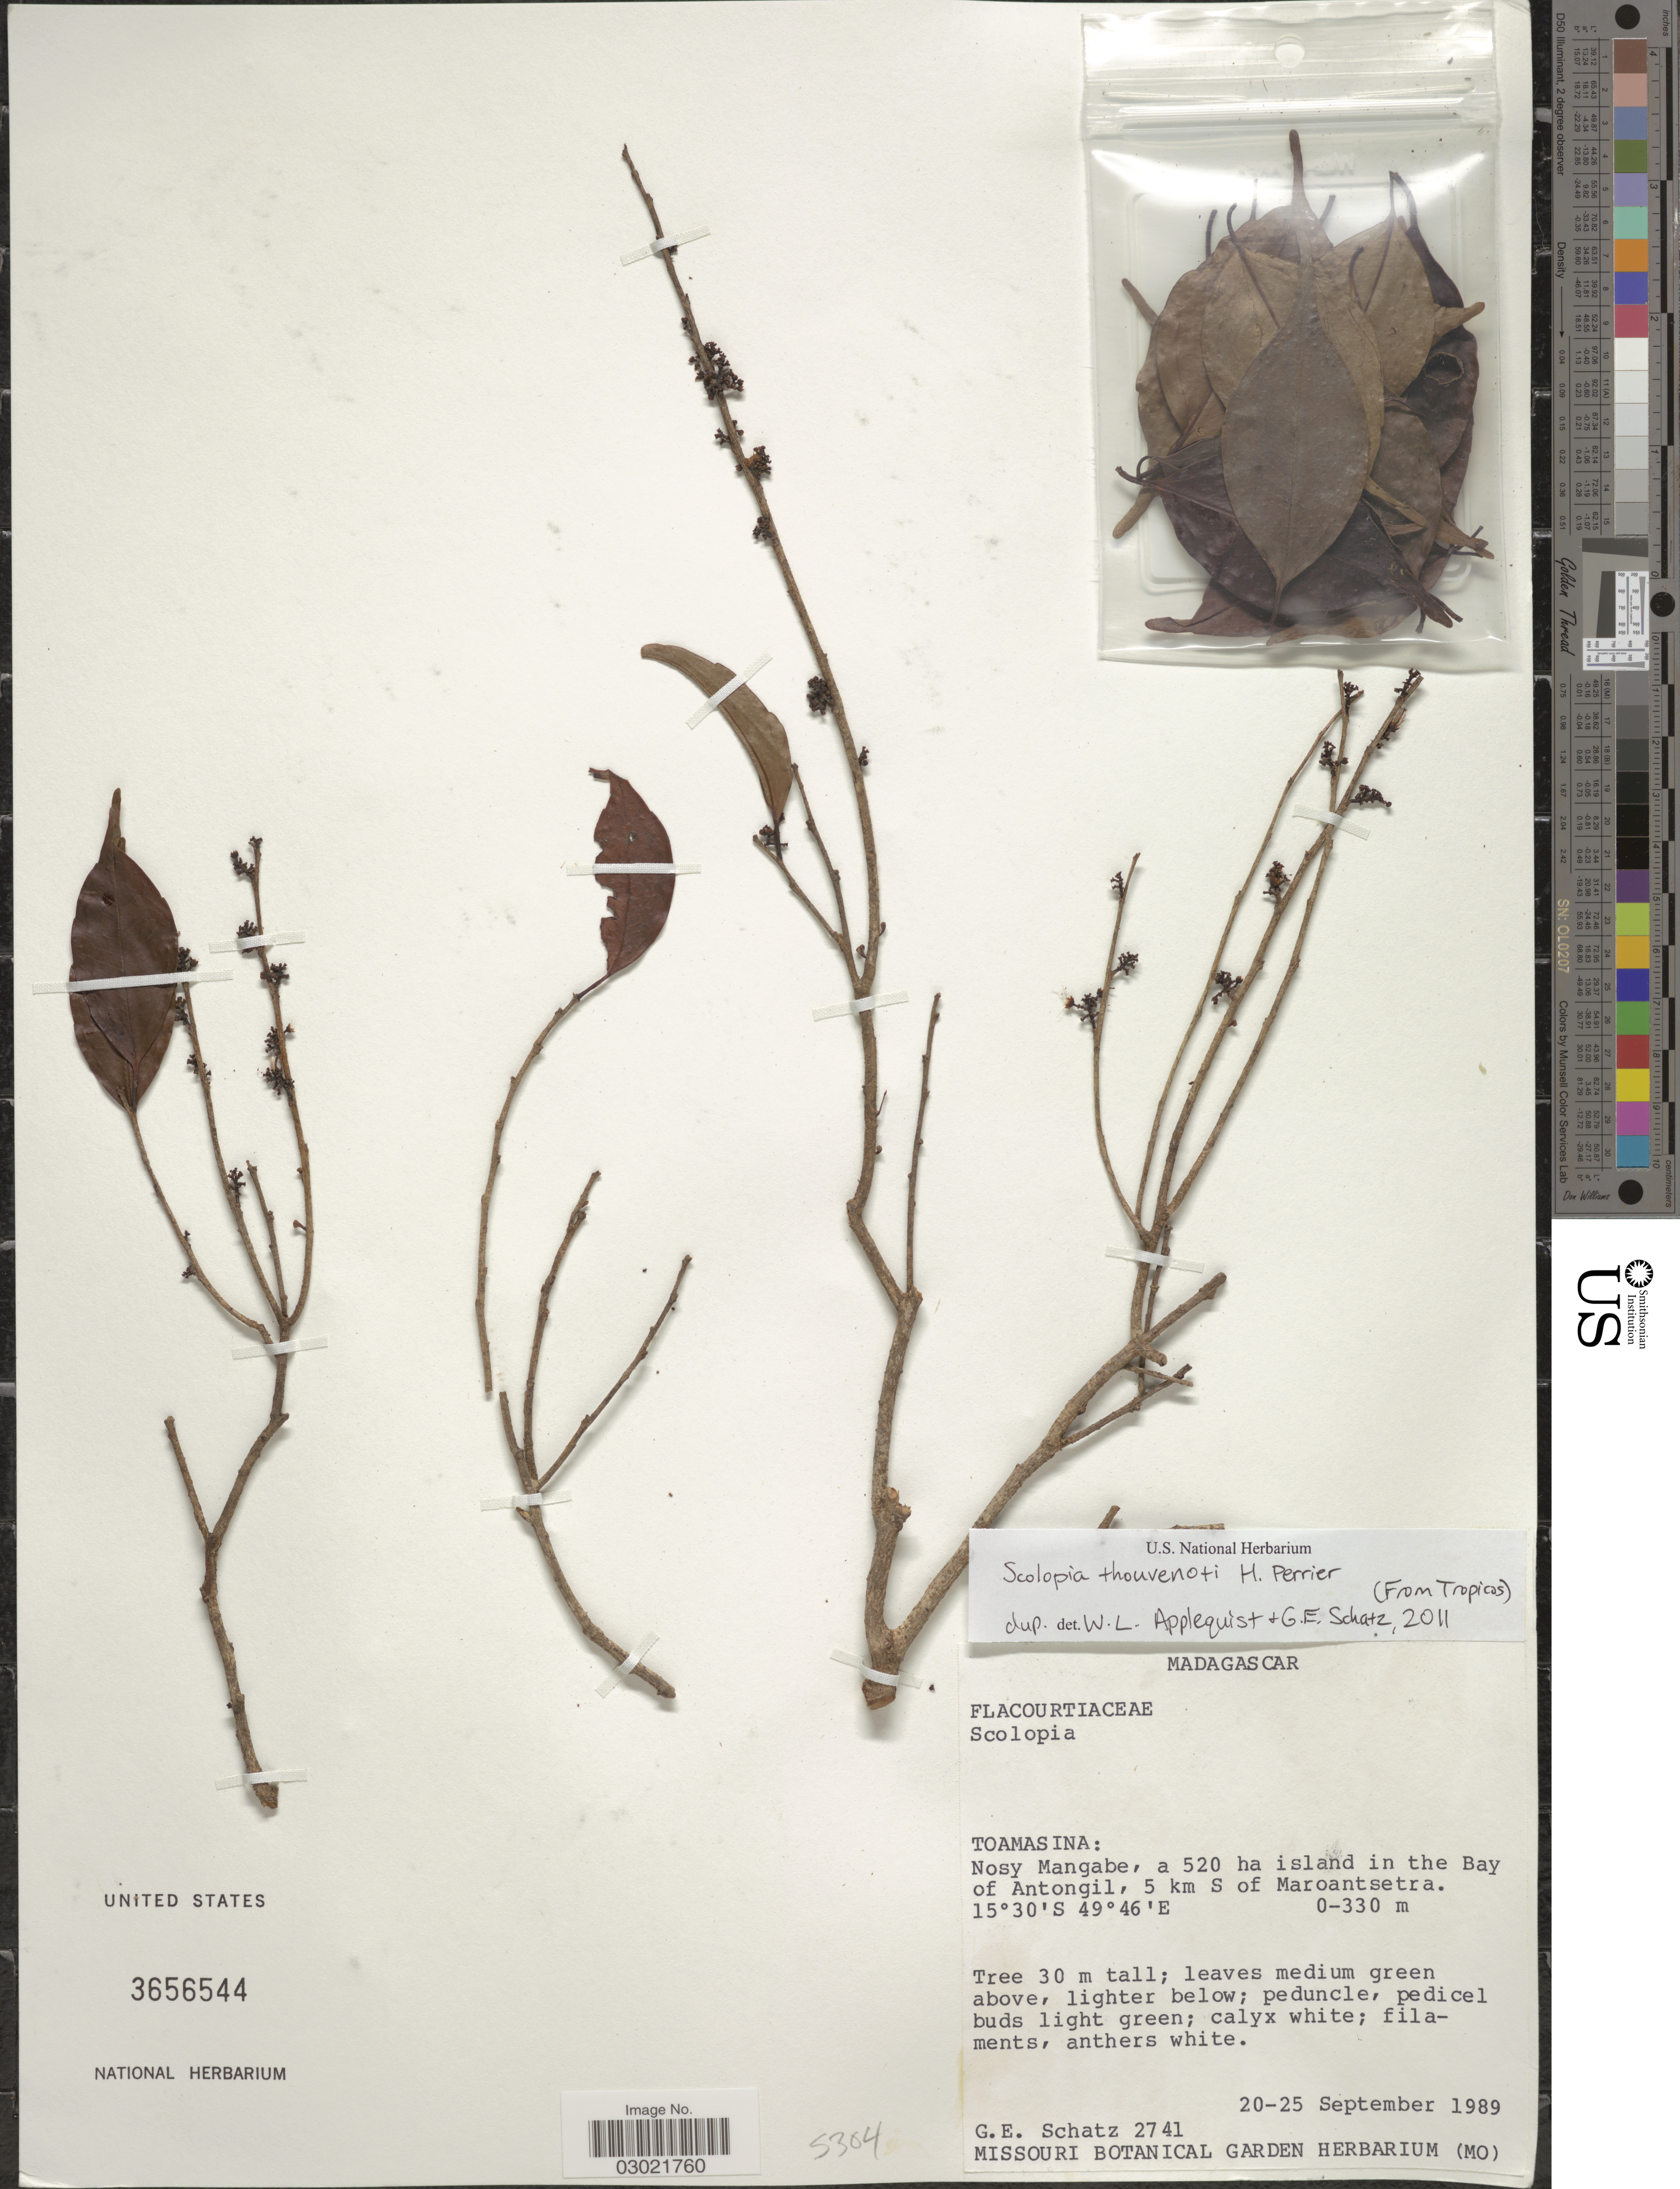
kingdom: Plantae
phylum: Tracheophyta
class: Magnoliopsida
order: Malpighiales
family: Salicaceae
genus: Scolopia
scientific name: Scolopia thouvenoti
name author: H. Perrier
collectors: G. Schatz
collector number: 2741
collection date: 1989-09-20/1989-09-25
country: Madagascar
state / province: Analanjirofo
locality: Nosy Mangabe, a 520 ha island in the Bay of Antongil, 5 km S of Maroantsetra.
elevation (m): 0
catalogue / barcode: US 3656544